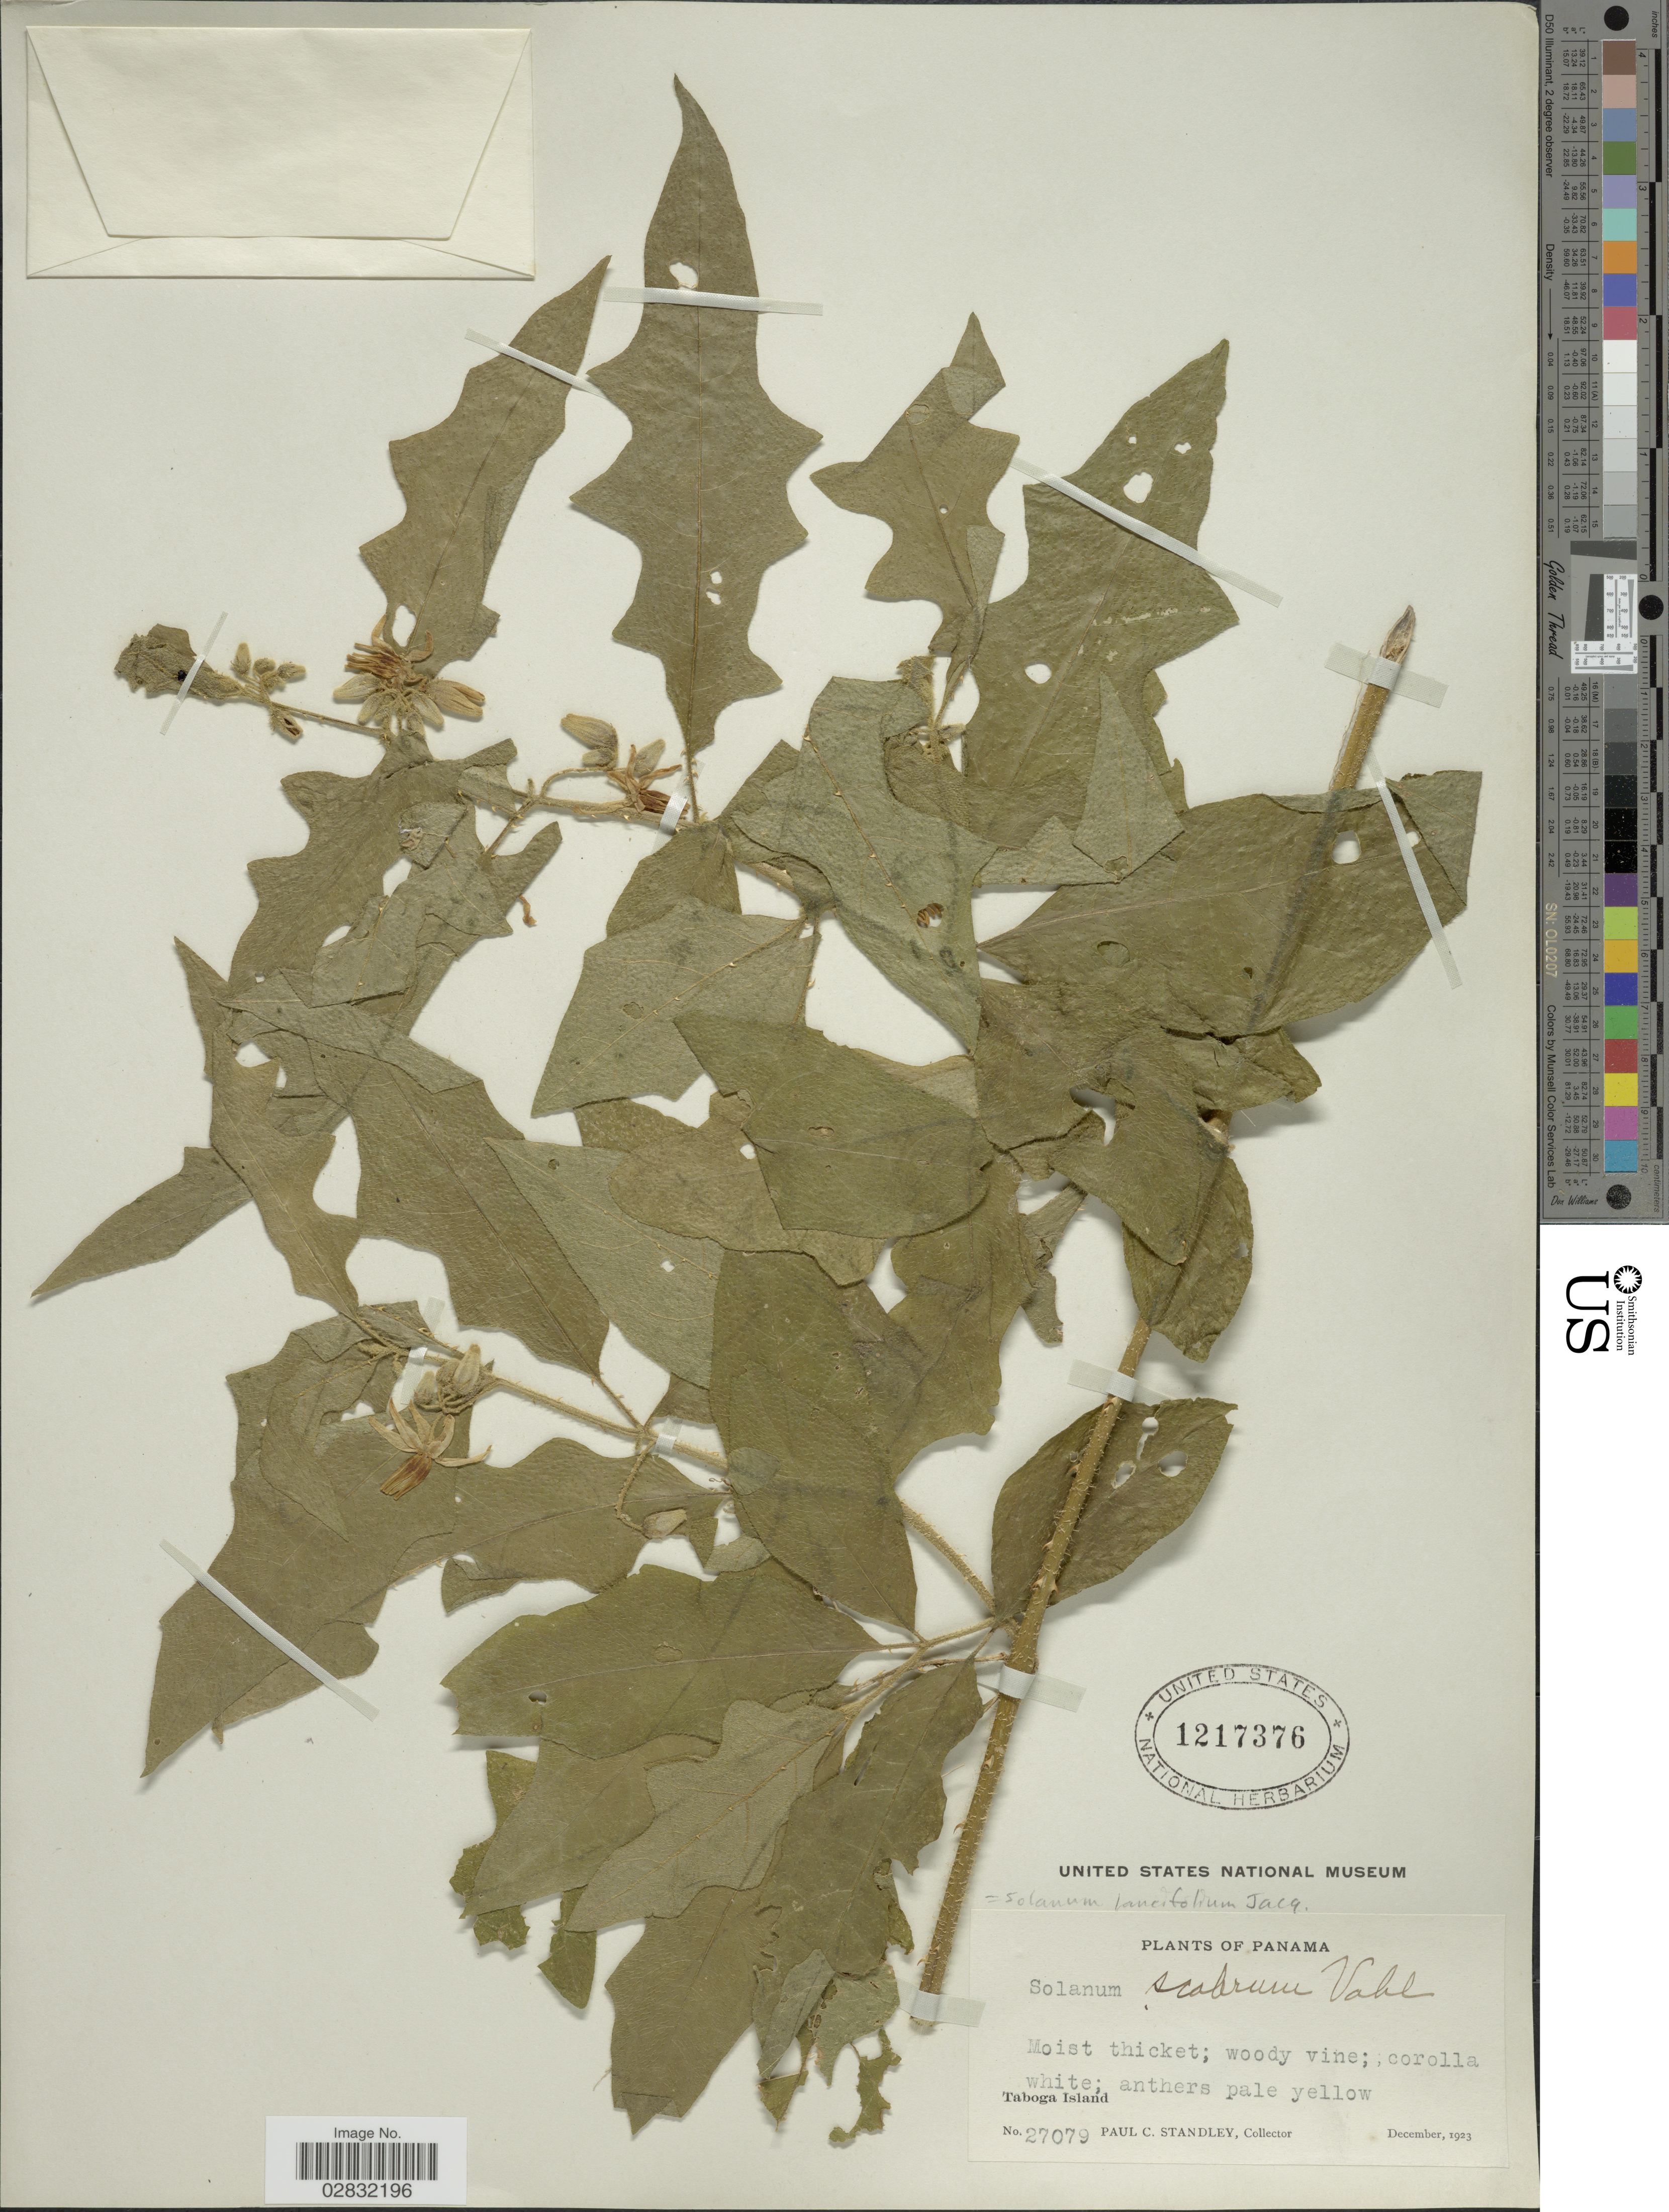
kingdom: Plantae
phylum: Tracheophyta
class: Magnoliopsida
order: Solanales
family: Solanaceae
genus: Solanum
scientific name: Solanum volubile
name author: Sw.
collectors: P. C. Standley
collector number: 27079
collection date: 1923-12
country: Panama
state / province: Panamá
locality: Taboga Island.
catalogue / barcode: US 1217376